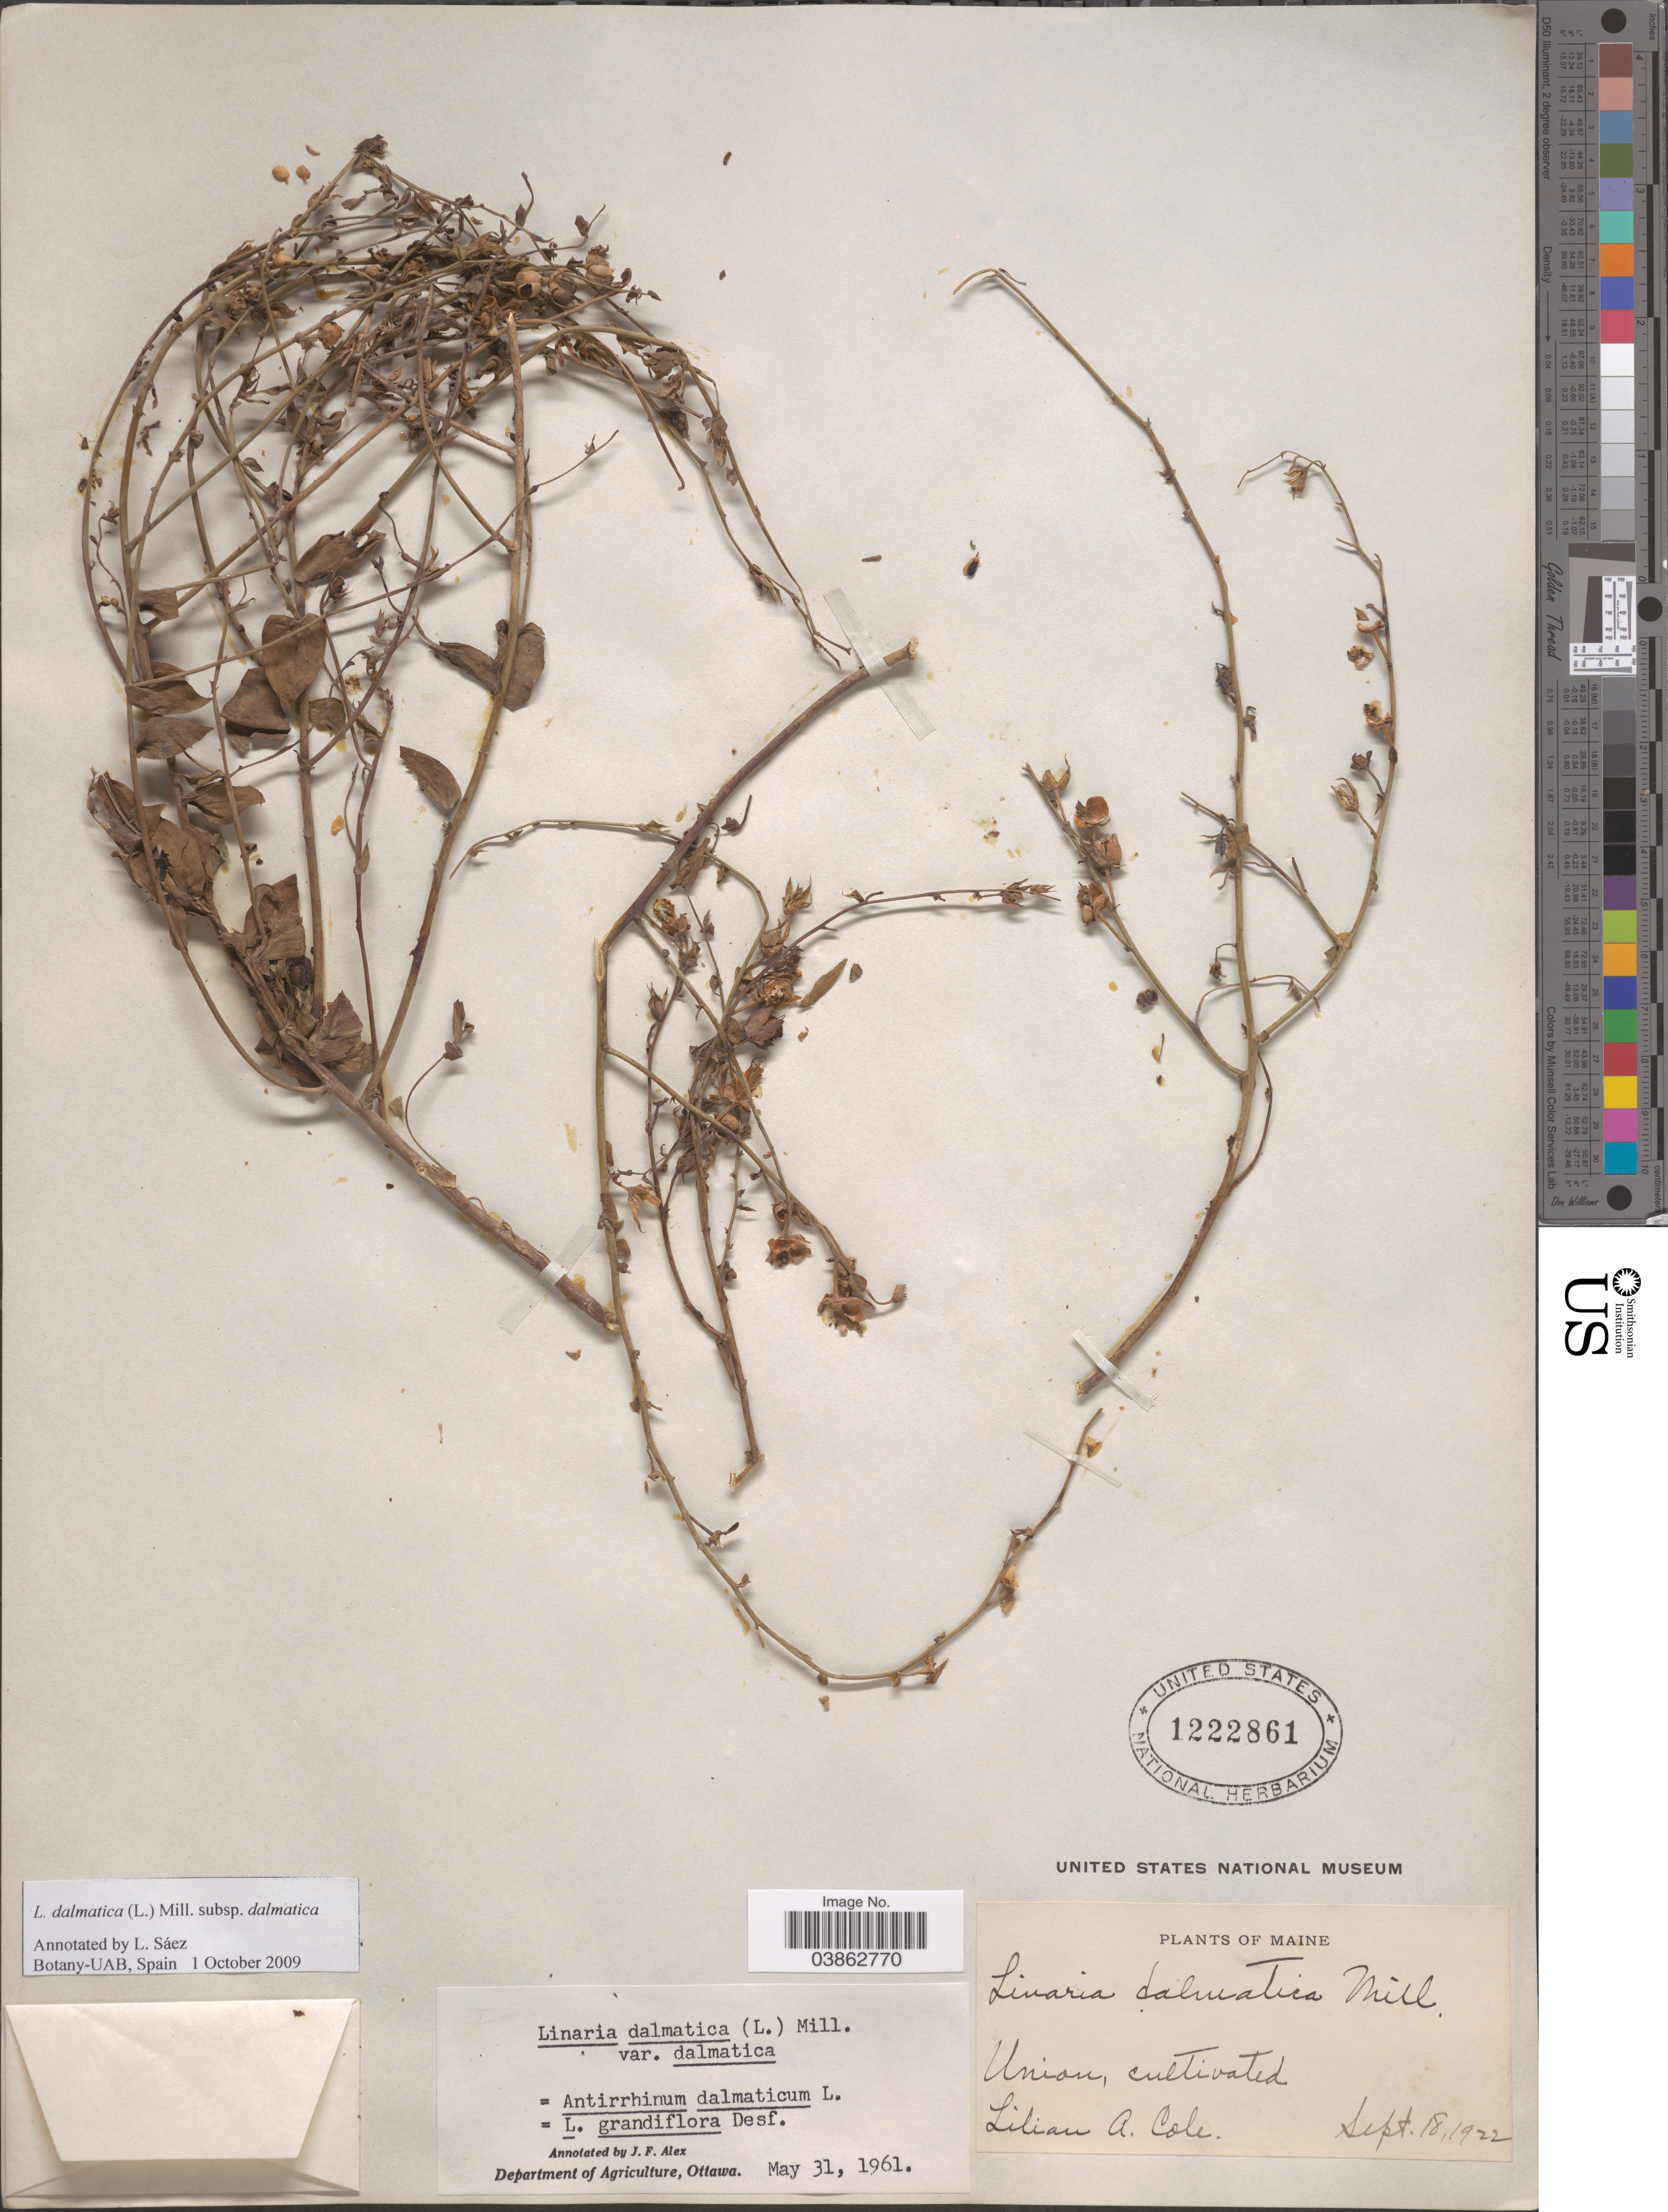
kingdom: Plantae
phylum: Tracheophyta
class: Magnoliopsida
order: Lamiales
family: Plantaginaceae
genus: Linaria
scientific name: Linaria dalmatica subsp. dalmatica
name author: (L.) Mill.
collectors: L. A. Cole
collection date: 1922-09-18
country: United States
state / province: Maine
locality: Union.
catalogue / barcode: US 1222861